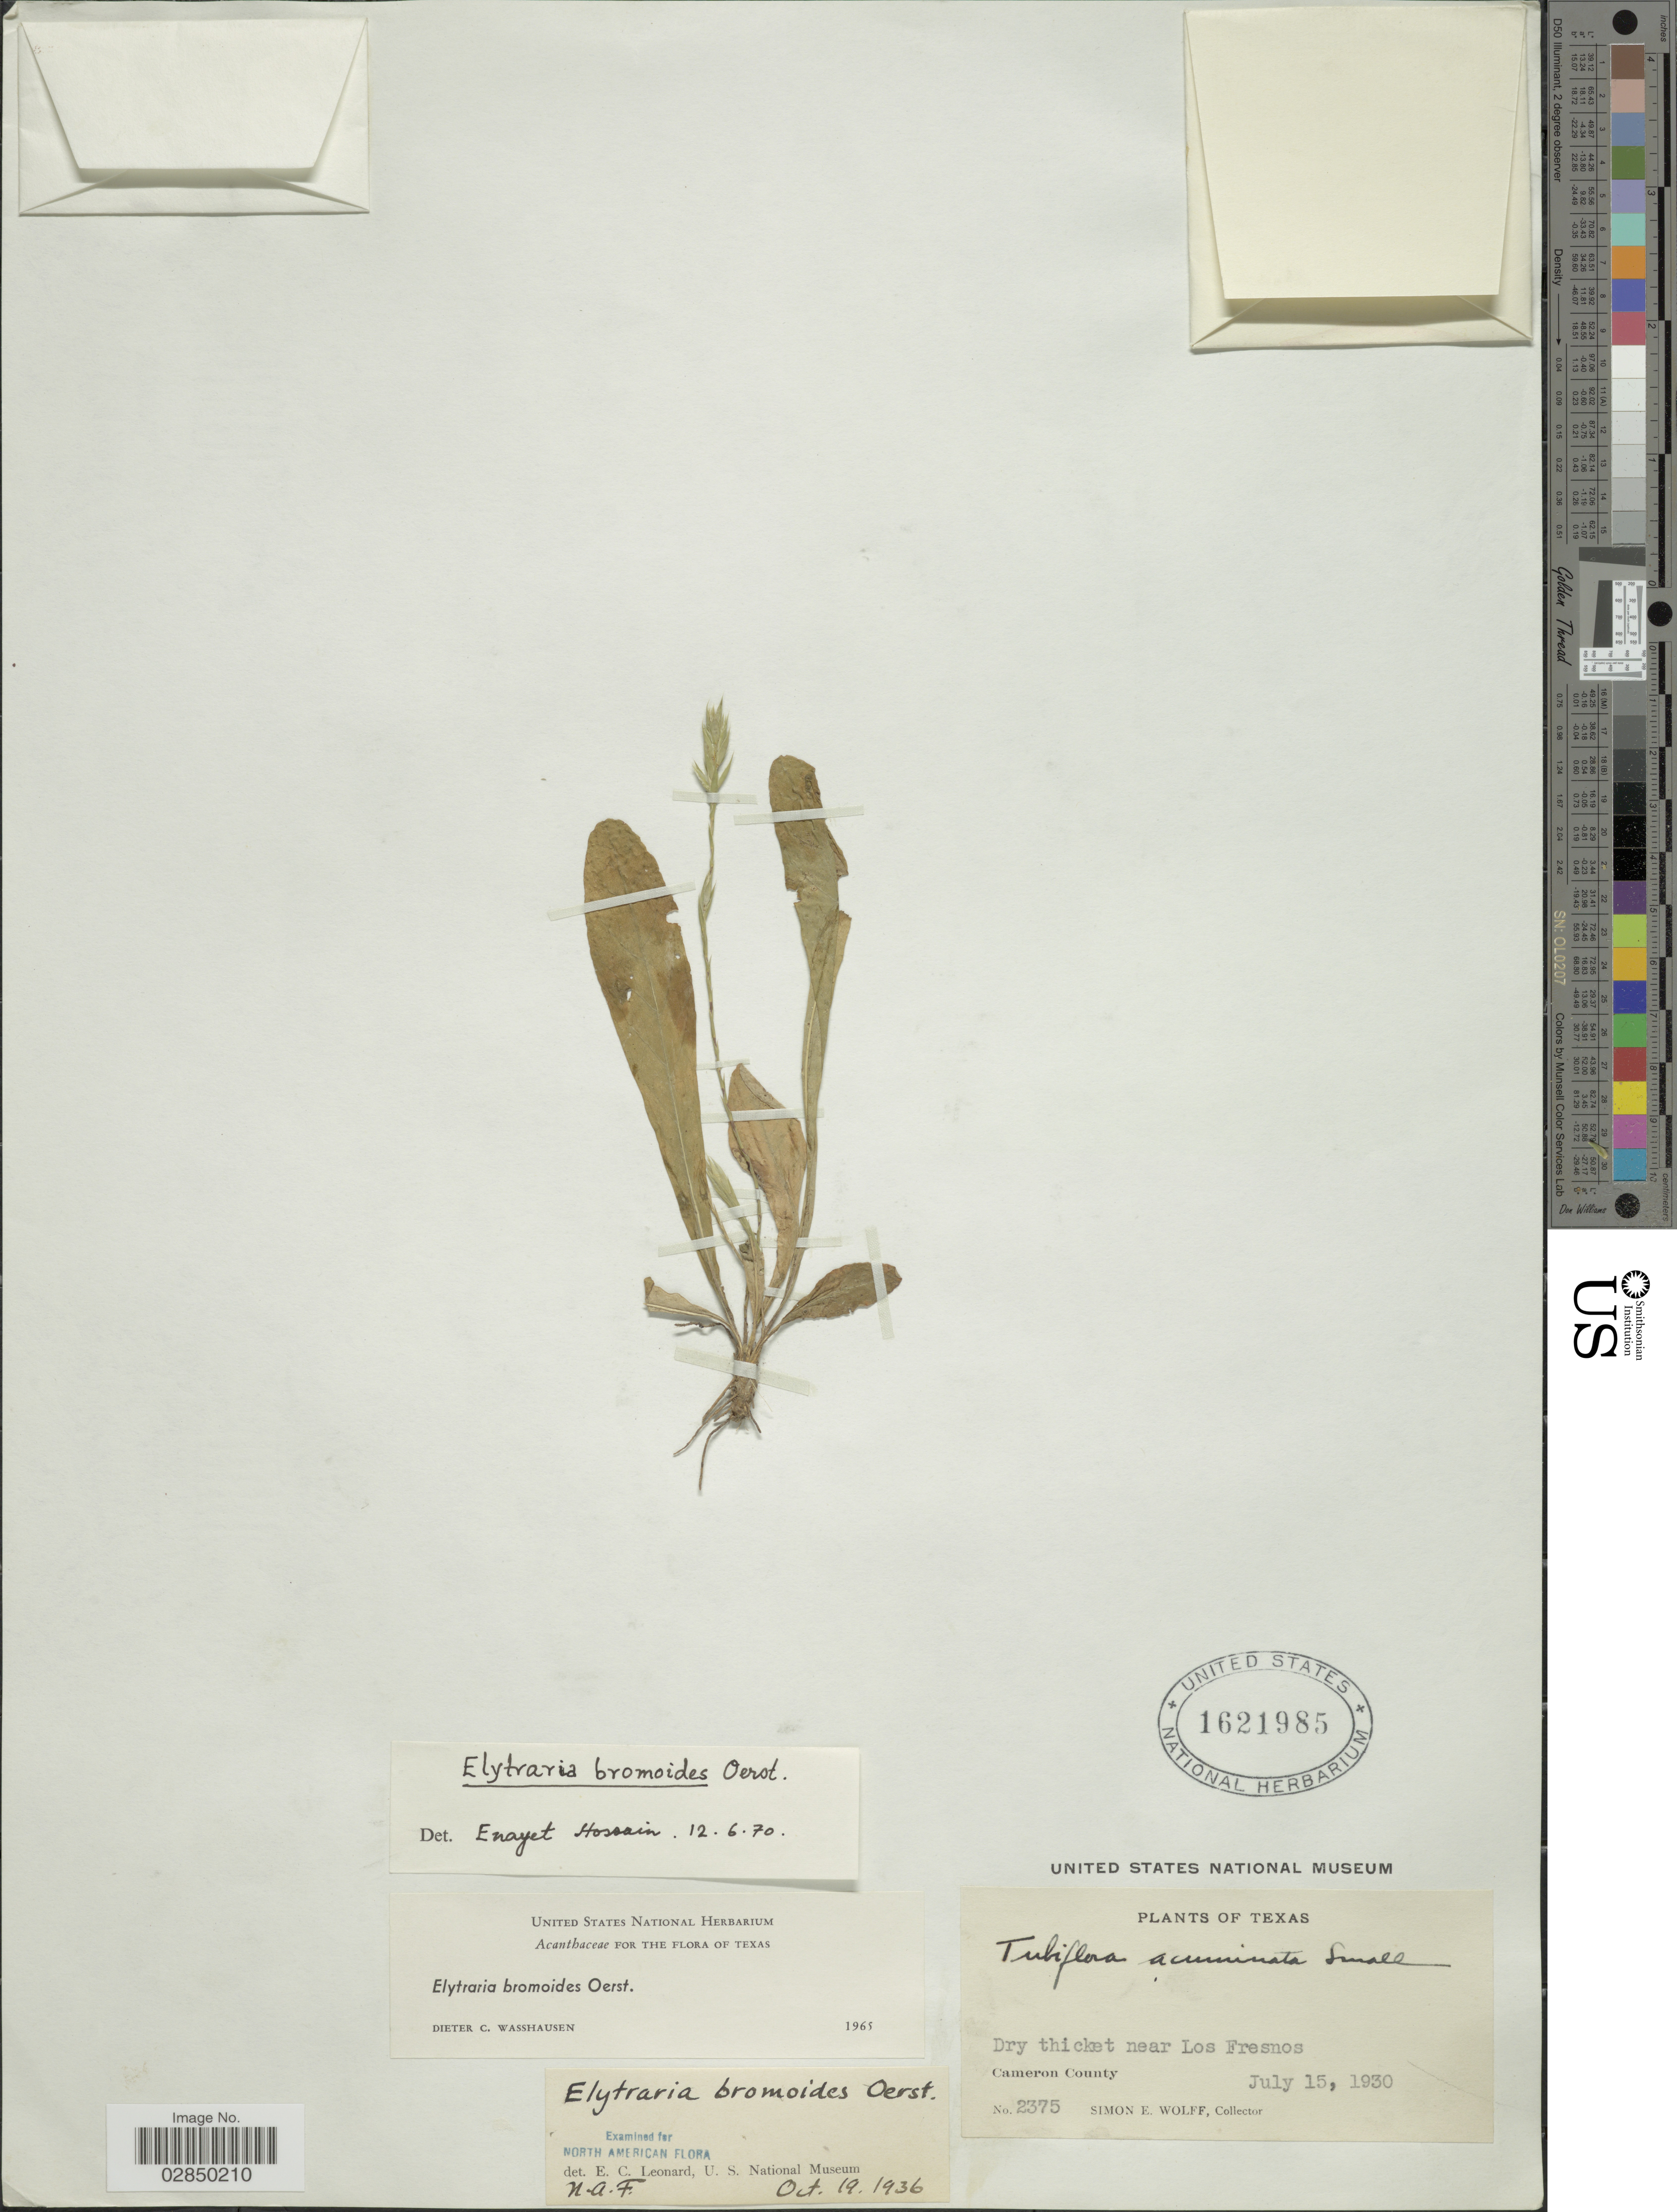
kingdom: Plantae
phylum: Tracheophyta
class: Magnoliopsida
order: Lamiales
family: Acanthaceae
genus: Elytraria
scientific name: Elytraria bromoides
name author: Oerst.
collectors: S. E. Wolff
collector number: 2375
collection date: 1930-07-15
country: United States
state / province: Texas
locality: Near Los Fresnos. Cameron County.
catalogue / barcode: US 1621985